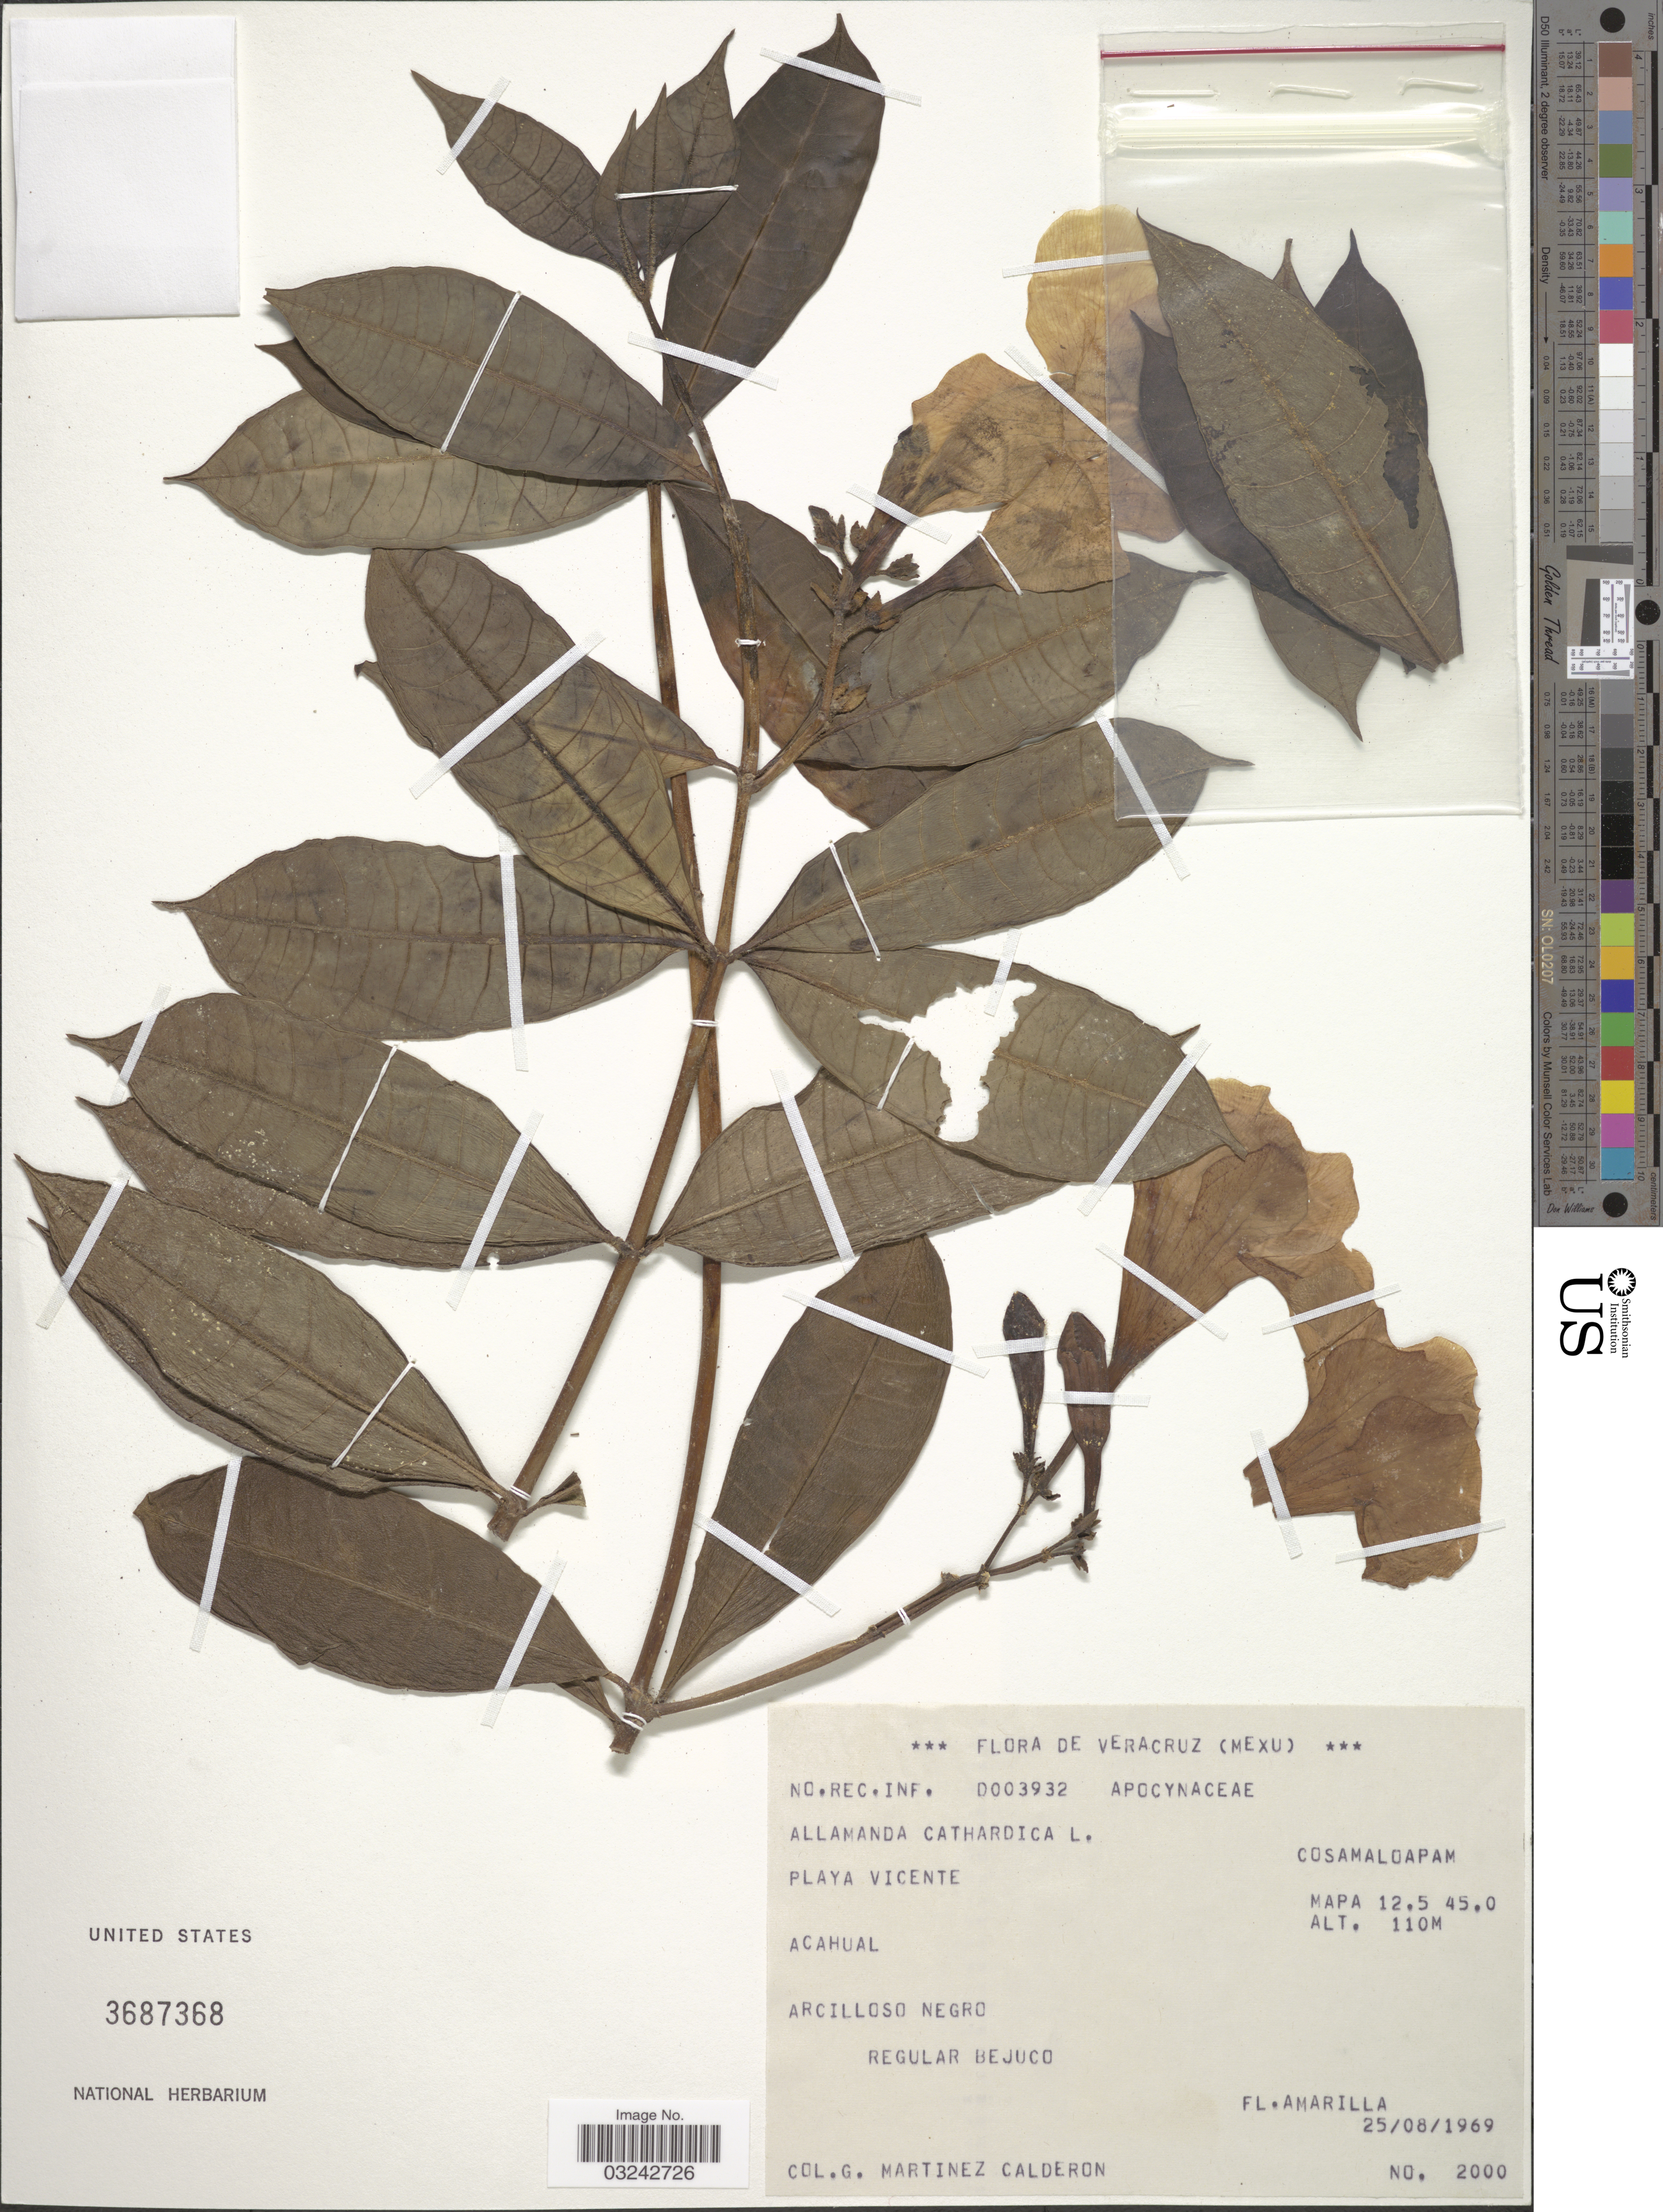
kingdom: Plantae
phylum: Tracheophyta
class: Magnoliopsida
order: Gentianales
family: Apocynaceae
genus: Allamanda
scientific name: Allamanda cathartica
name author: L.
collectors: G. Martínez Calderón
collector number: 2000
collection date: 1969-08-25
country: Mexico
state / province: Veracruz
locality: Veracruz (Mexu).Playa Vicente. Cosamaloapam. Acahual. Mapa 12.5 45.0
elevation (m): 110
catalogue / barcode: US 3687368